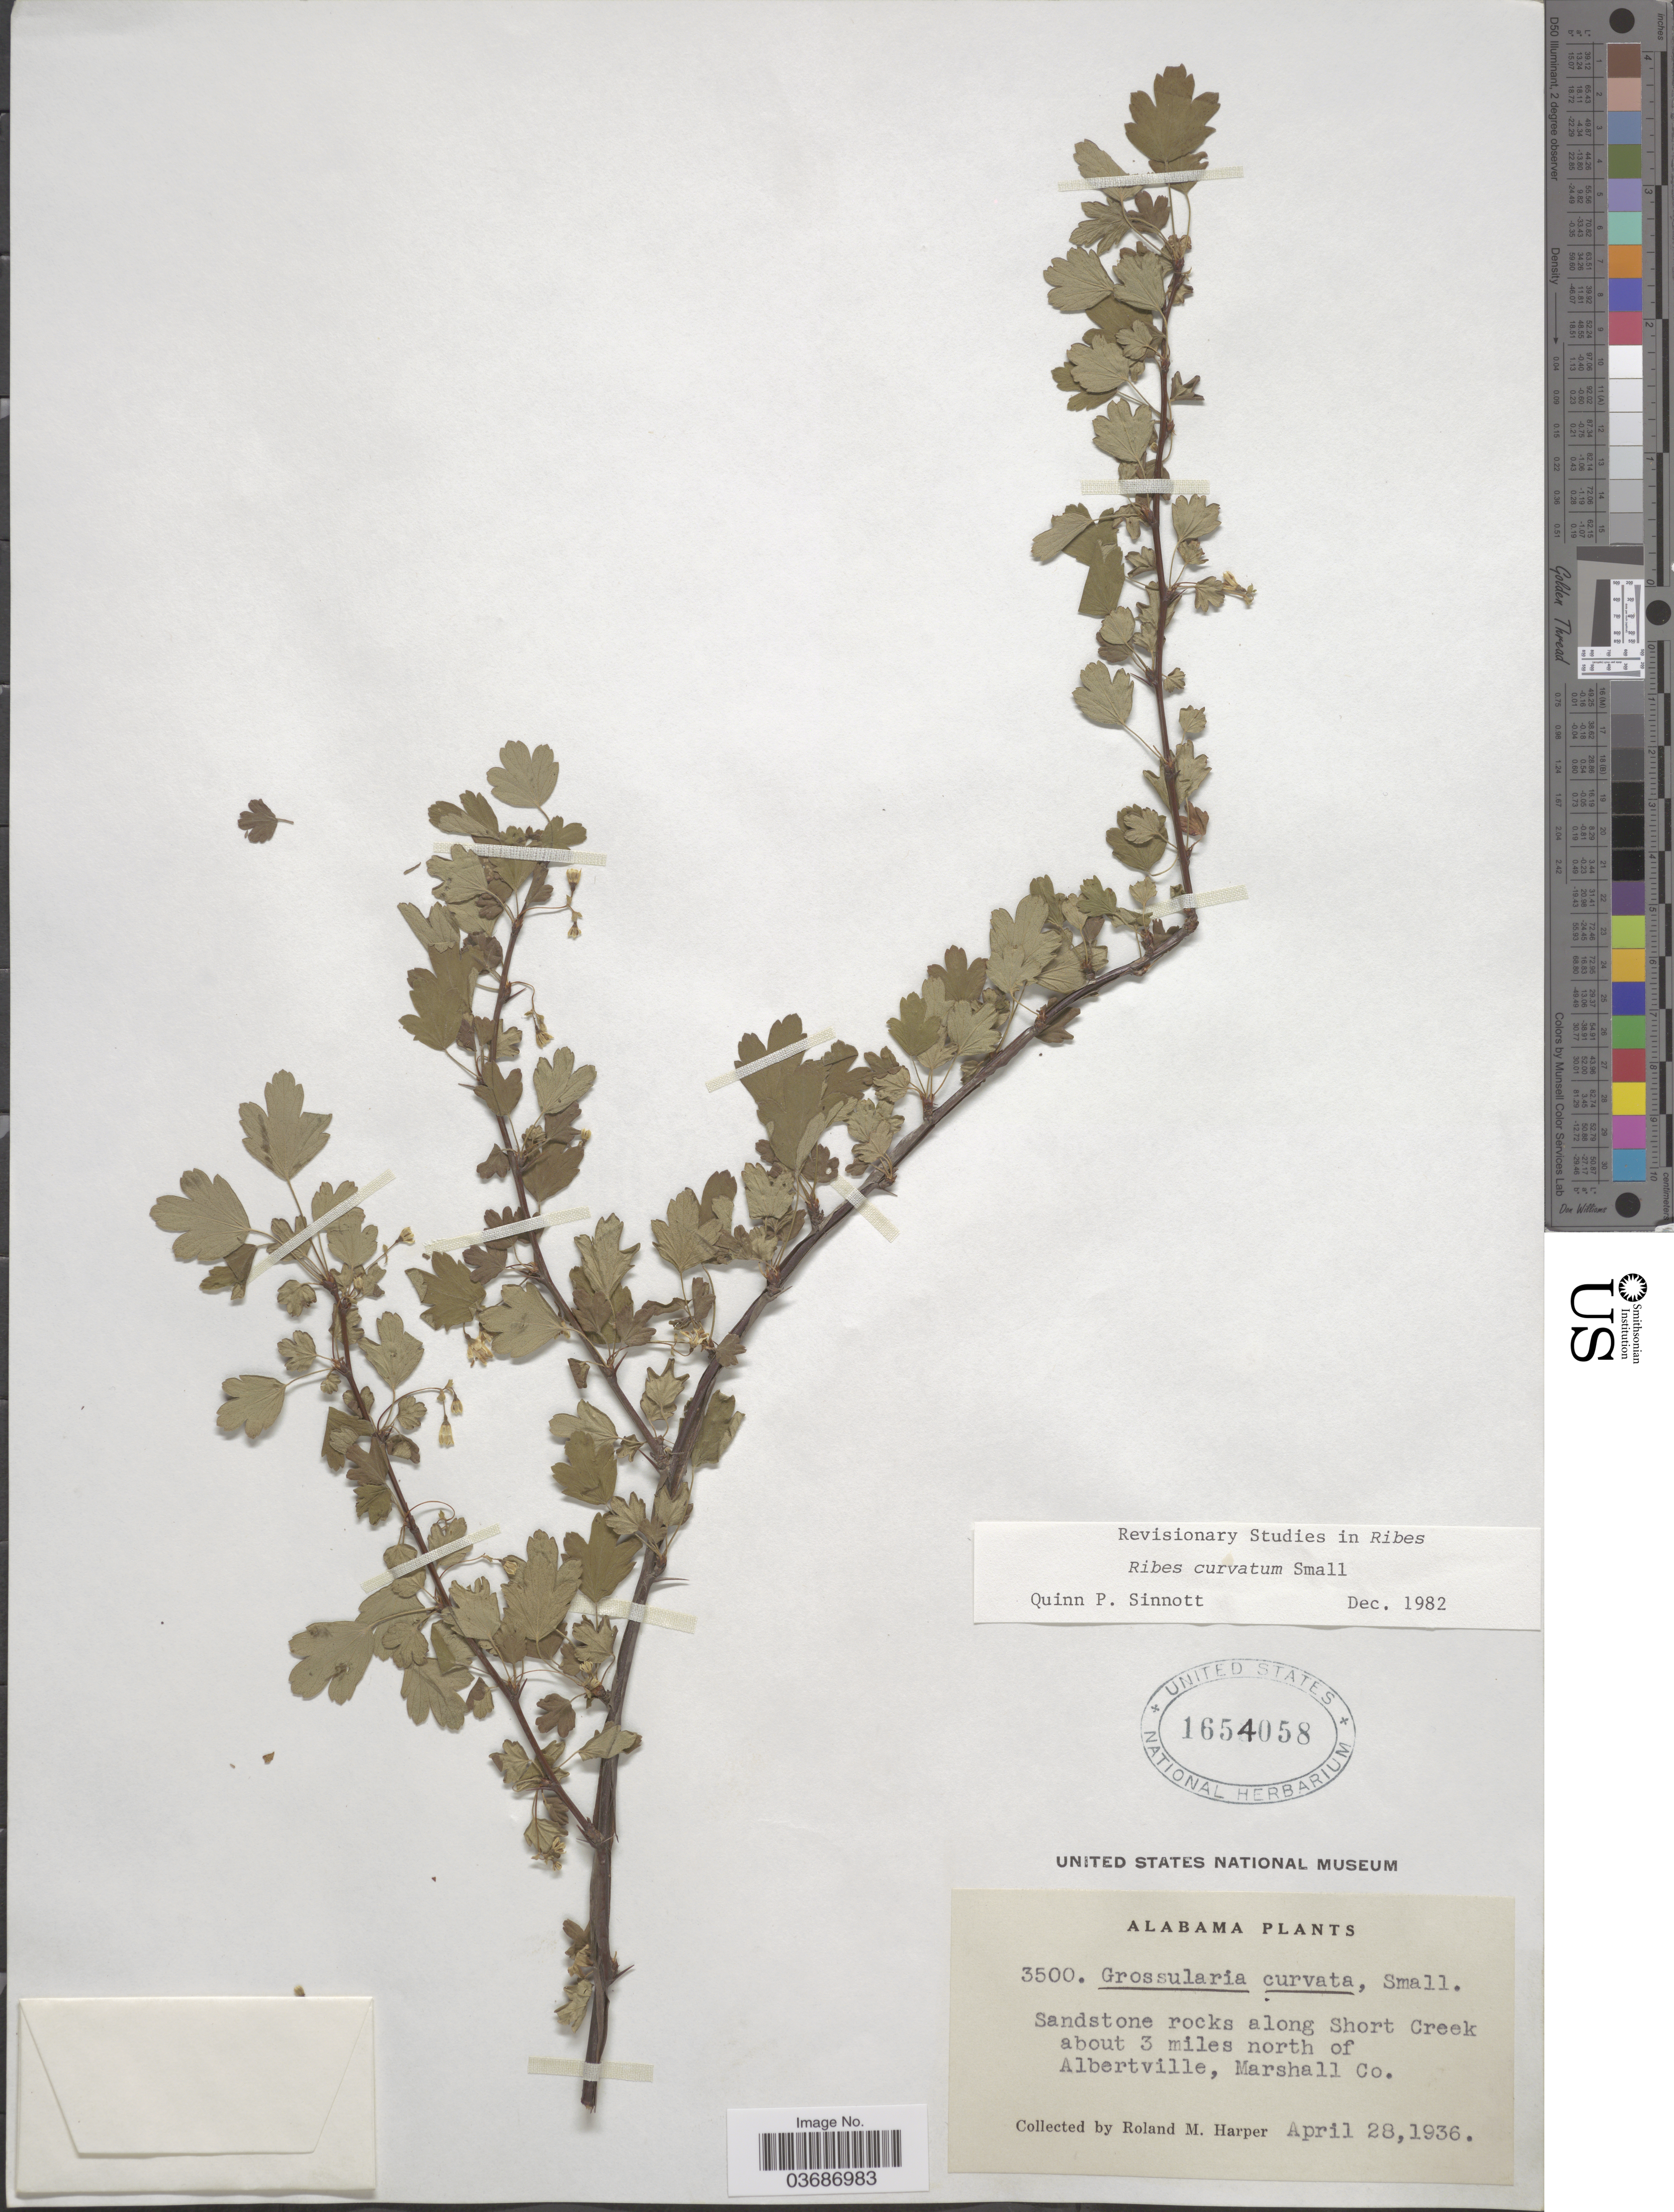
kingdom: Plantae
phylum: Tracheophyta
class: Magnoliopsida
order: Saxifragales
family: Grossulariaceae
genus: Ribes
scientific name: Ribes curvatum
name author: Small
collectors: R. M. Harper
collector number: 3500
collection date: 1936-04-28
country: United States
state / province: Alabama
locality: Sandstone rocks along Short Creek about 3 miles north of Albertville, Marshall Co.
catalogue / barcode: US 1654058